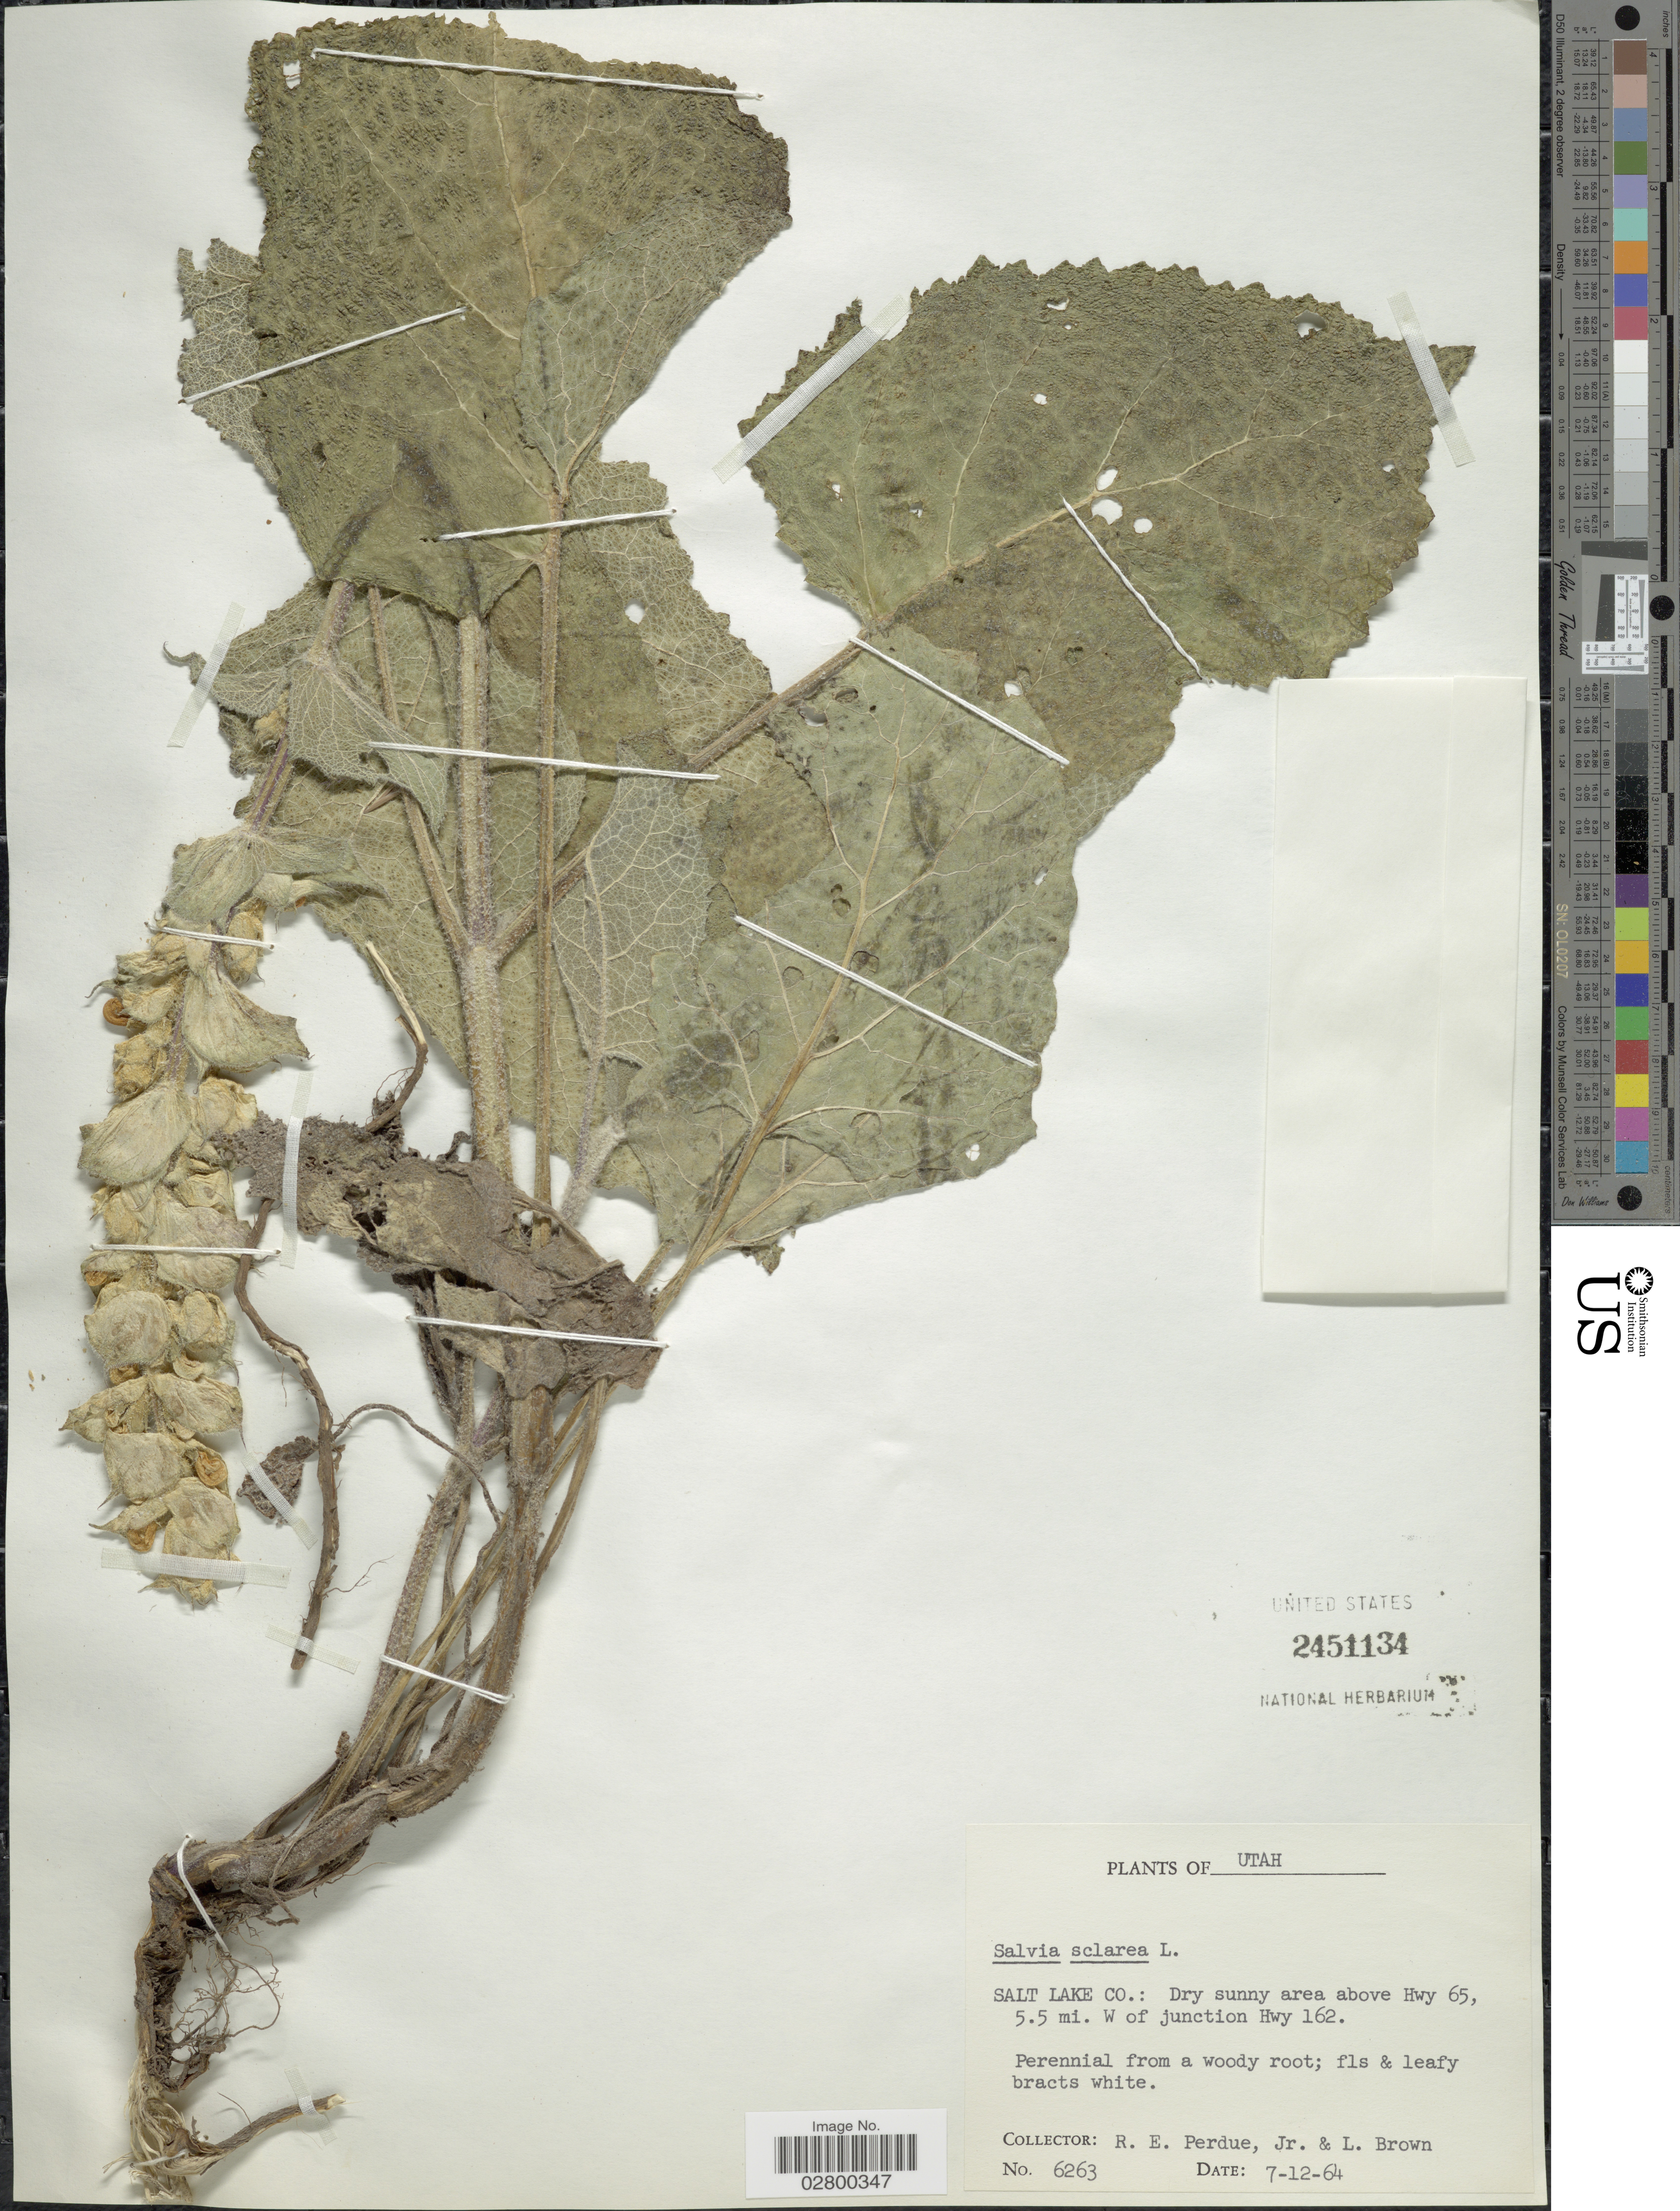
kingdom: Plantae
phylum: Tracheophyta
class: Magnoliopsida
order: Lamiales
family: Lamiaceae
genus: Salvia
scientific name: Salvia sclarea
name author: L.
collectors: R. E. Perdue & L. Brown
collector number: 6263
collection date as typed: Transcribed d/m/y: 12/7/64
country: United States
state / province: Utah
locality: Salt Lake Co.: Dry sunny area above Hwy 65, 5.5 mi. W of junction Hwy 162.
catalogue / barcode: US 2451134